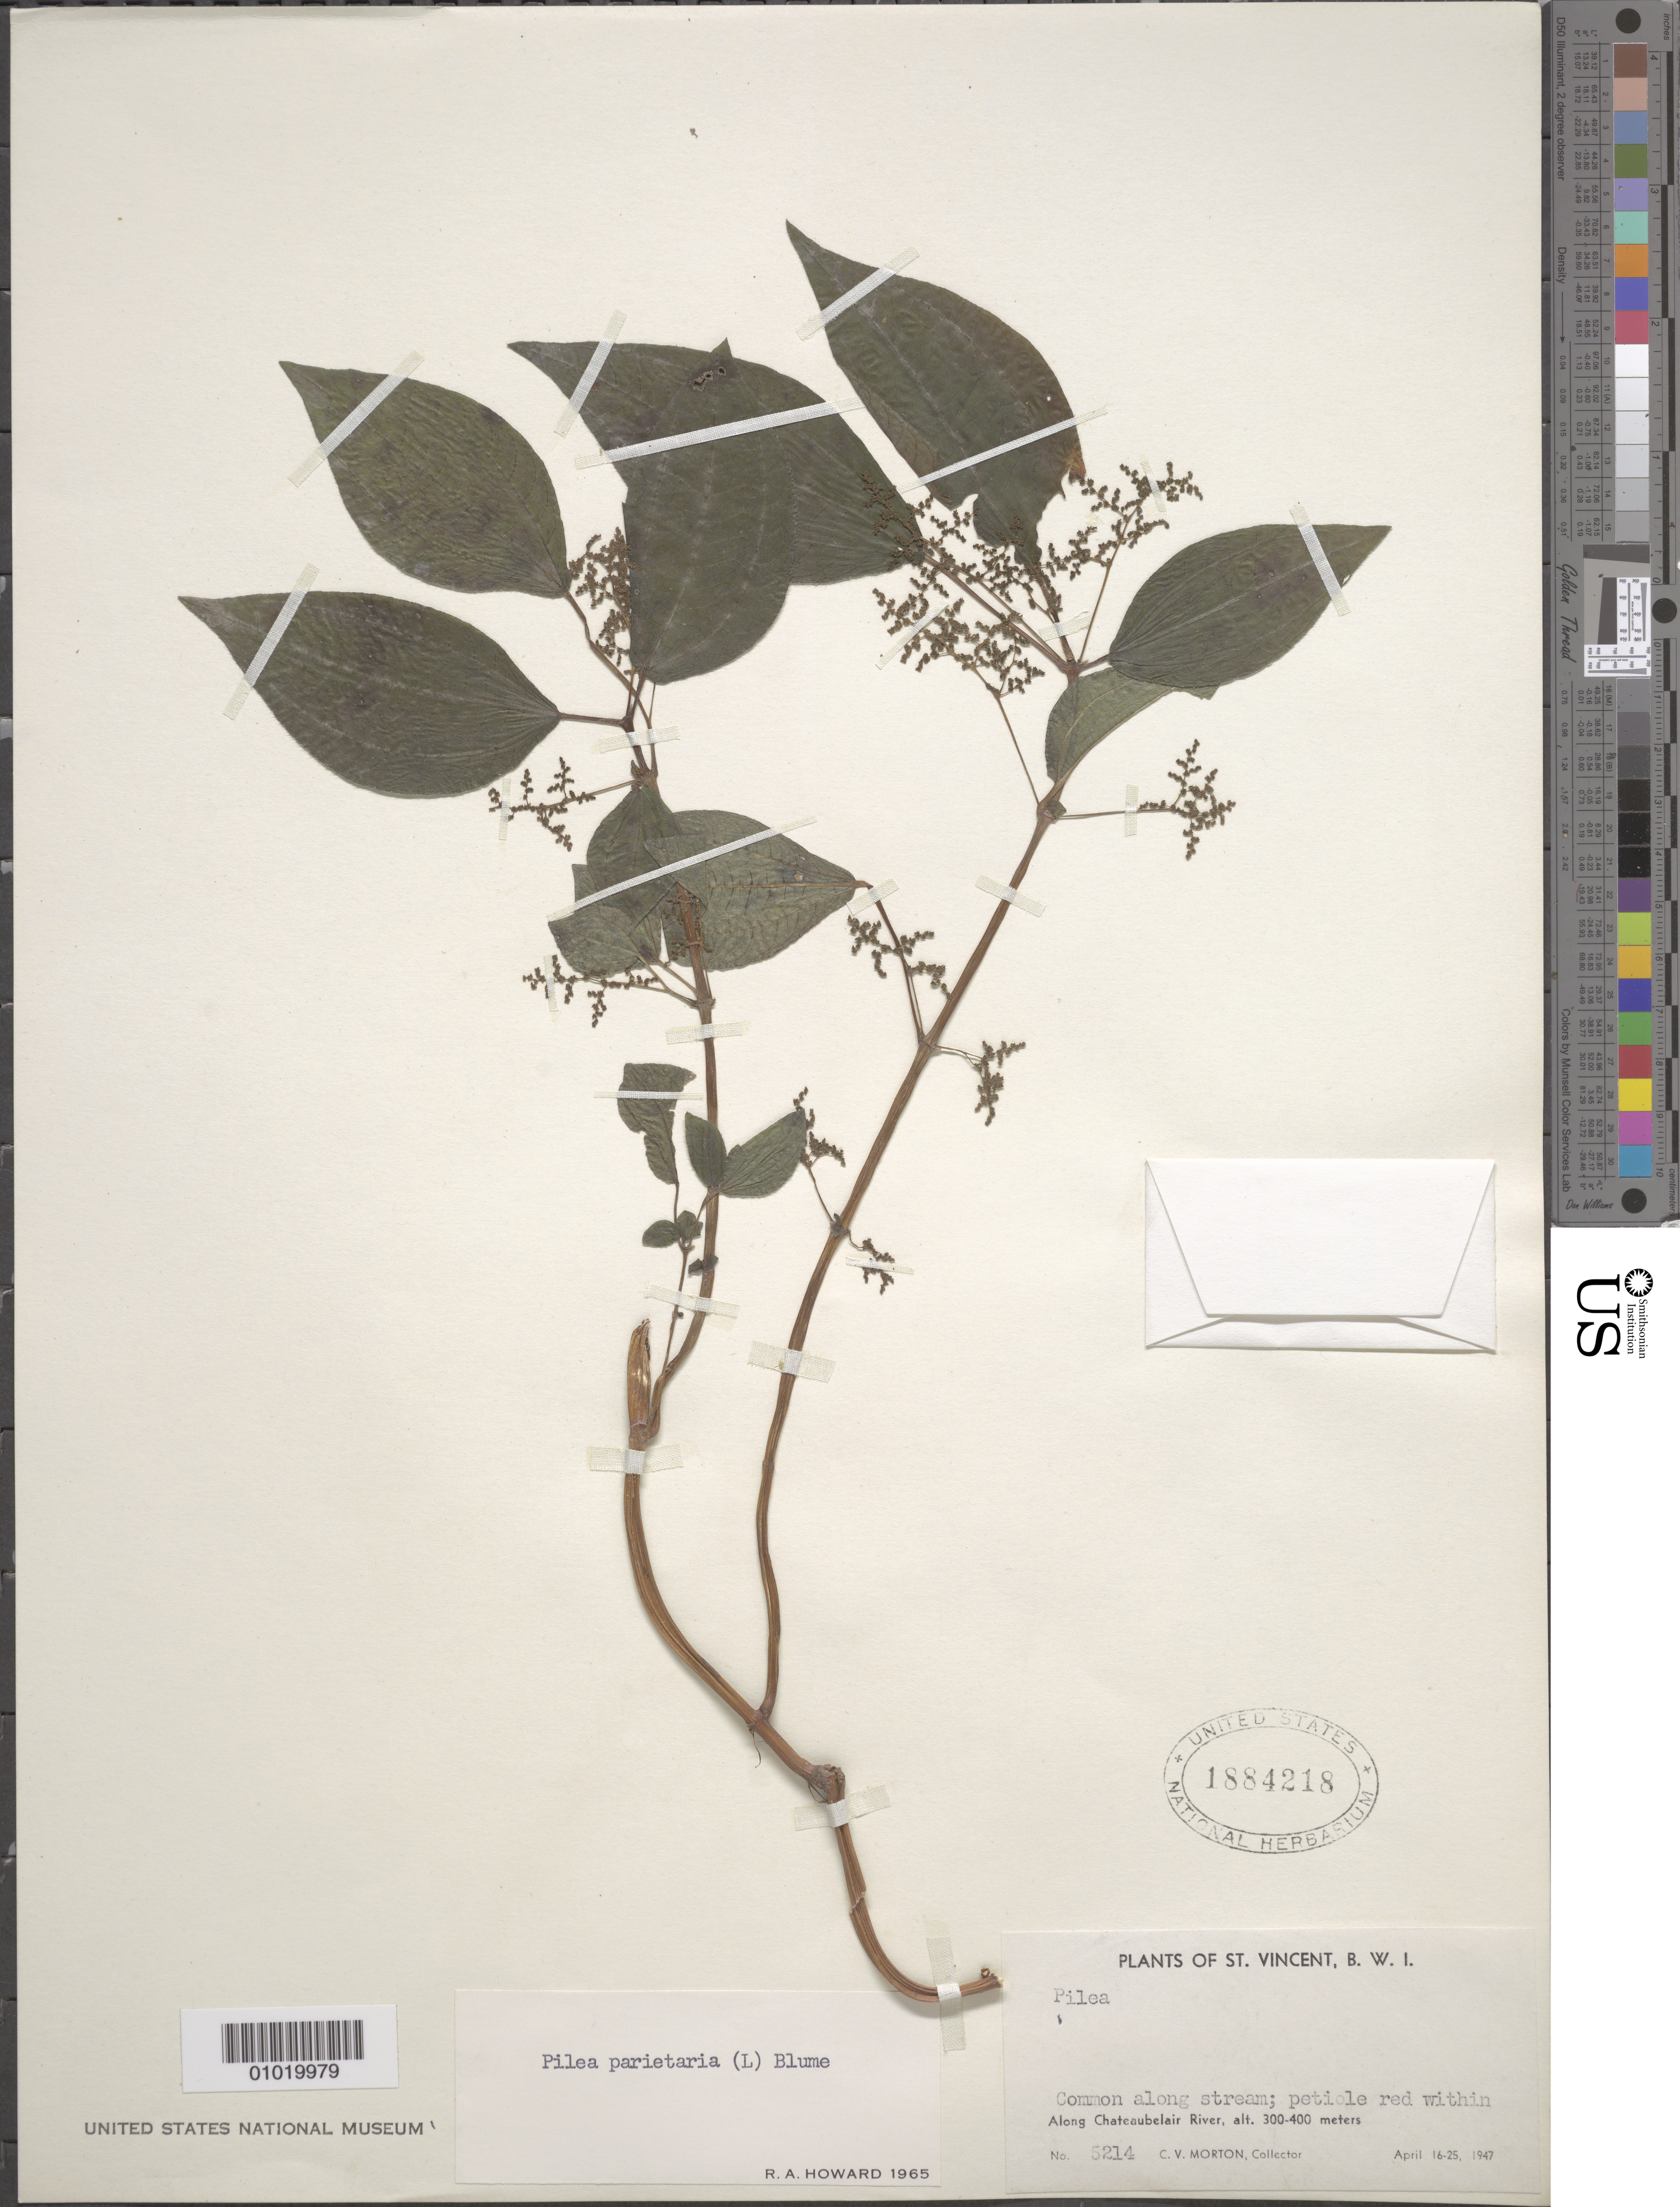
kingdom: Plantae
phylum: Tracheophyta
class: Magnoliopsida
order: Rosales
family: Urticaceae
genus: Pilea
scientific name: Pilea parietaria var. parietaria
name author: (L.) Blume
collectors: C. V. Morton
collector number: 5214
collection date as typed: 16 Apr 1947 to 25 Apr 1947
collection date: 1947-04-16/1947-04-25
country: St. Vincent - Grenadines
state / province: Saint David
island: St. Vincent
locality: Along Chateaubelair River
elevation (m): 300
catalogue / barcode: US 1884218